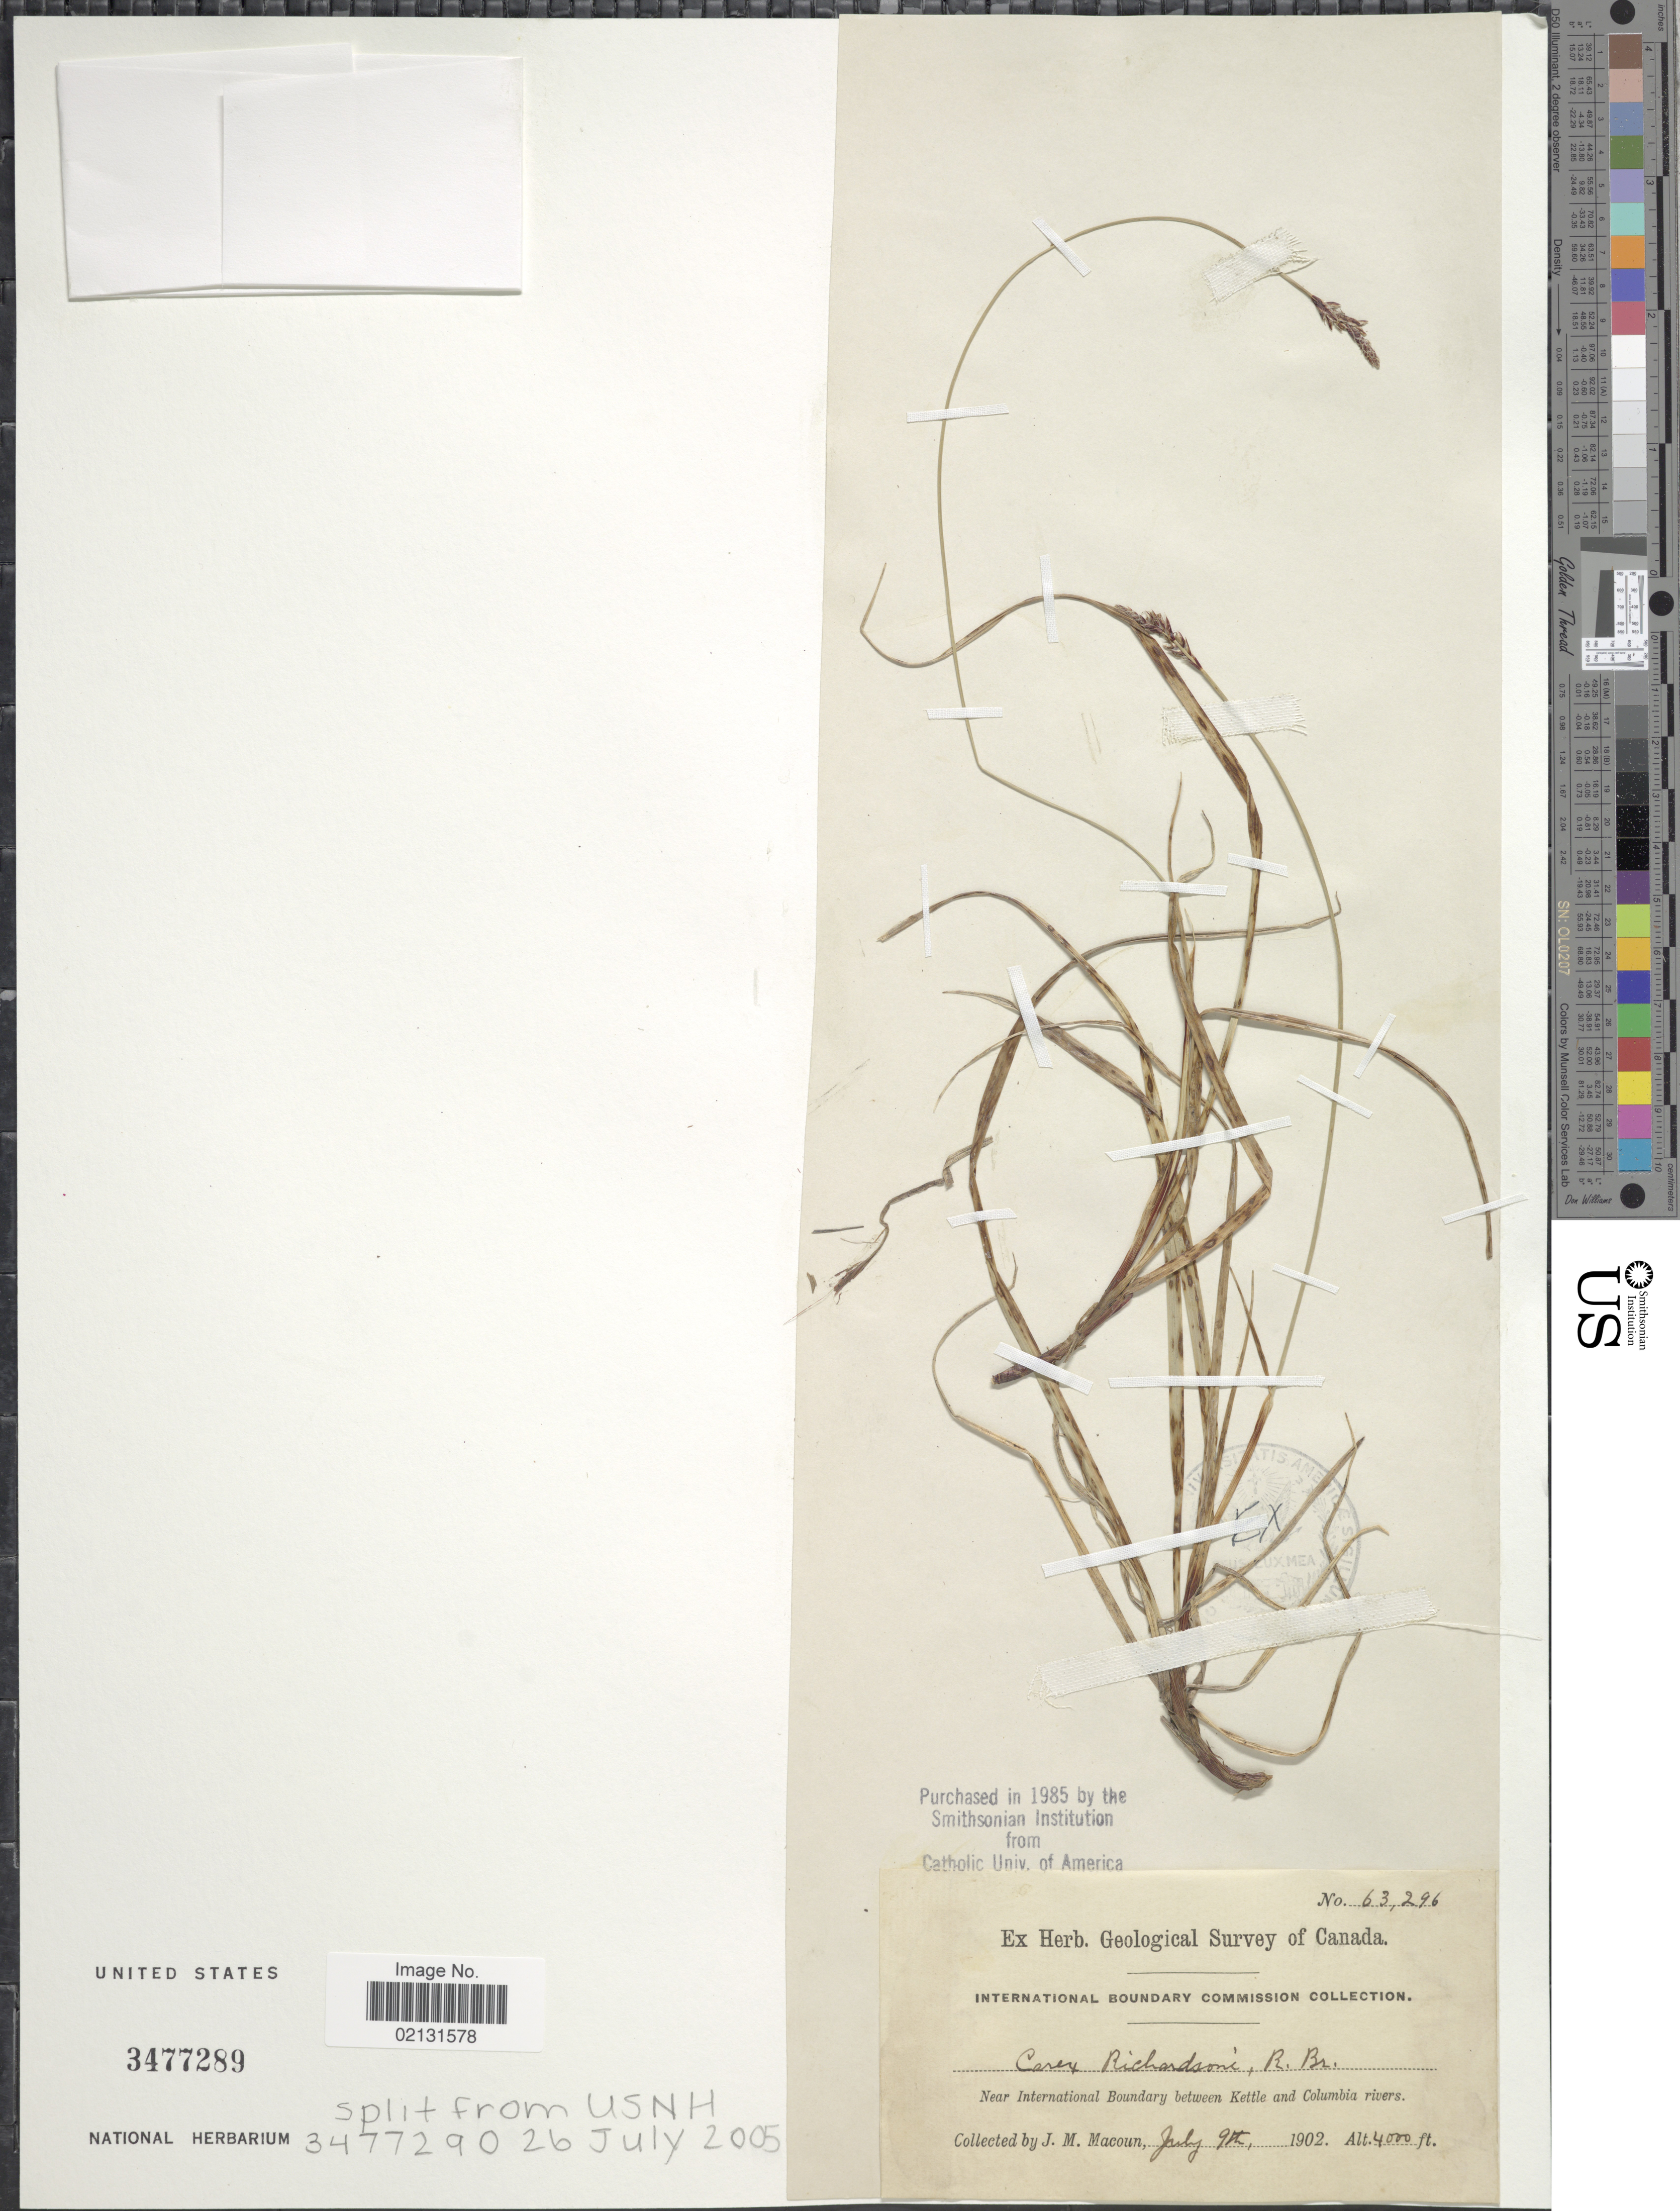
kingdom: Plantae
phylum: Tracheophyta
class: Liliopsida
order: Poales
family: Cyperaceae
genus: Carex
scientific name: Carex richardsonii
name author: R. Br.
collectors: J. M. Macoun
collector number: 63296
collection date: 1902-07-09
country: Canada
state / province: British Columbia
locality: Near International Boundary between Kettle and Columbia rivers.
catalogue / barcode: US 3477289